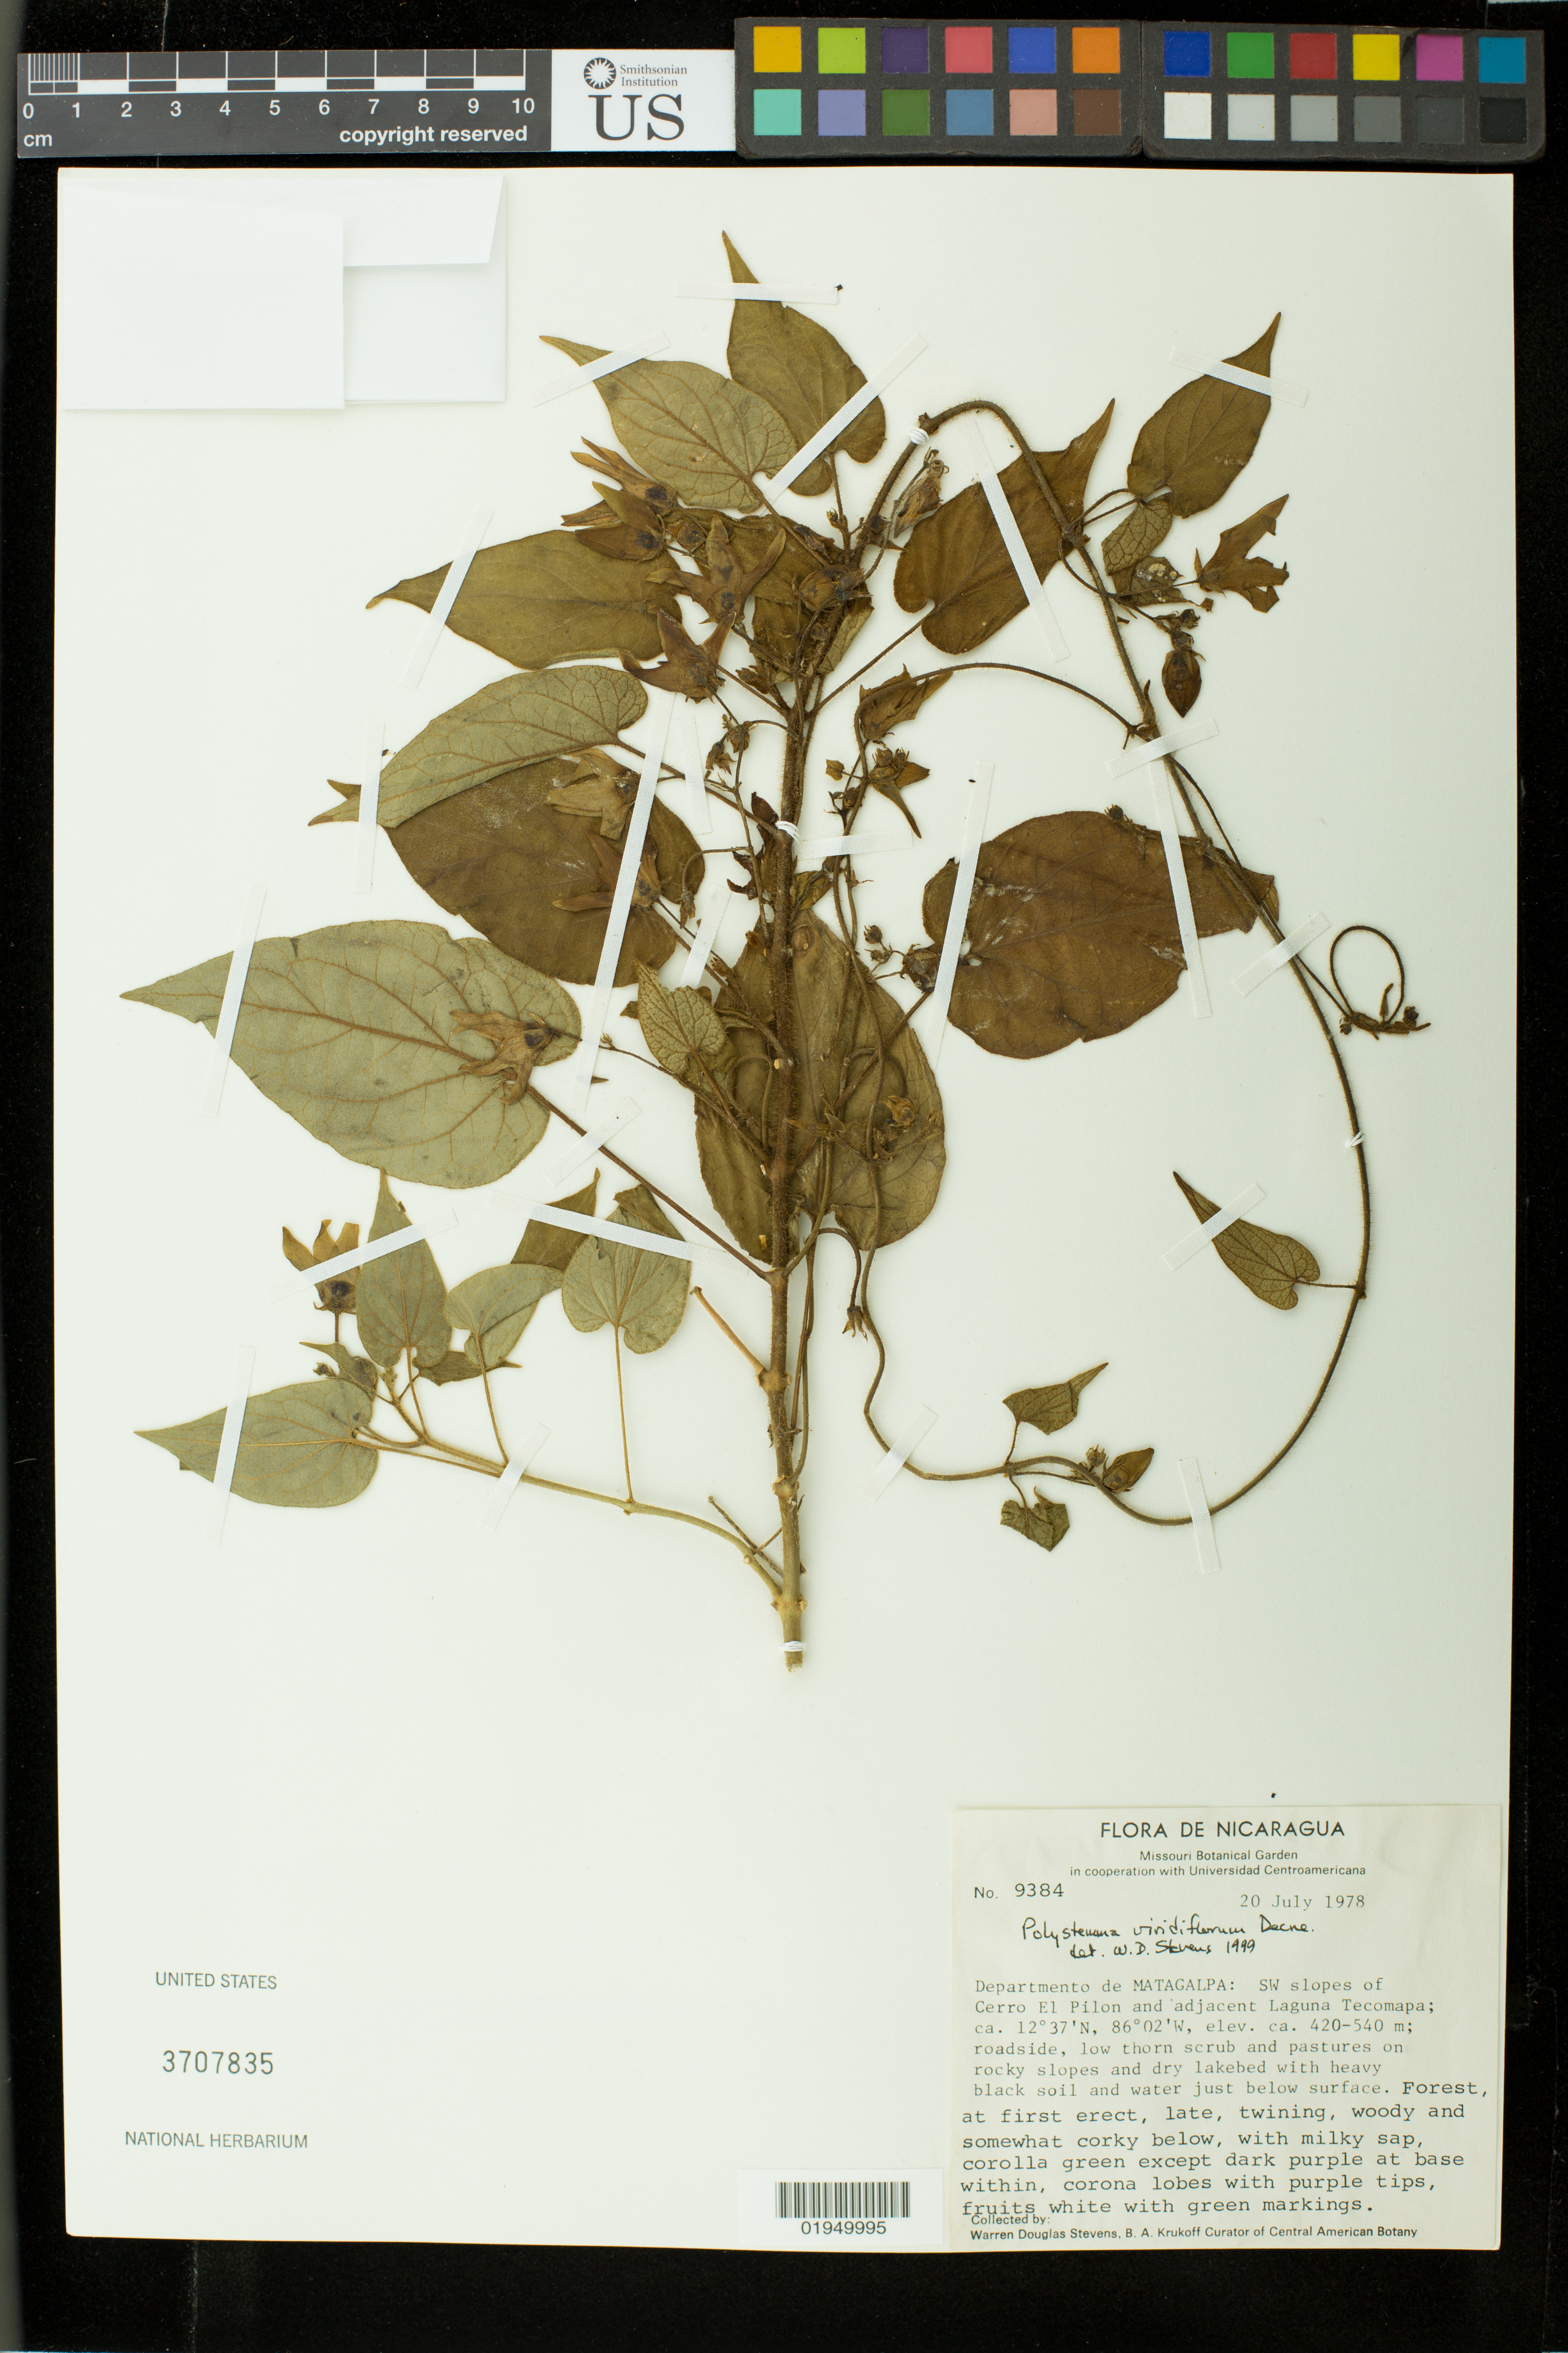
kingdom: Plantae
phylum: Tracheophyta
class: Magnoliopsida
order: Gentianales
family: Apocynaceae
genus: Polystemma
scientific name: Polystemma viridiflorum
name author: Decne.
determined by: Stevens, W. Douglas, Missouri Botanical Garden (MO)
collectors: W. D. Stevens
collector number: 9384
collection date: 1978-07-20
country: Nicaragua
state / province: Matagalpa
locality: SW slopes of Cerro El Pilon and adjacent Laguna Tecomapa.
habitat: Roadside, low thorn scrub and pastures on rocky slopes and dry lakebed with heavy black soil and water just below surface.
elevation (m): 420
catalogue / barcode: US 3707835